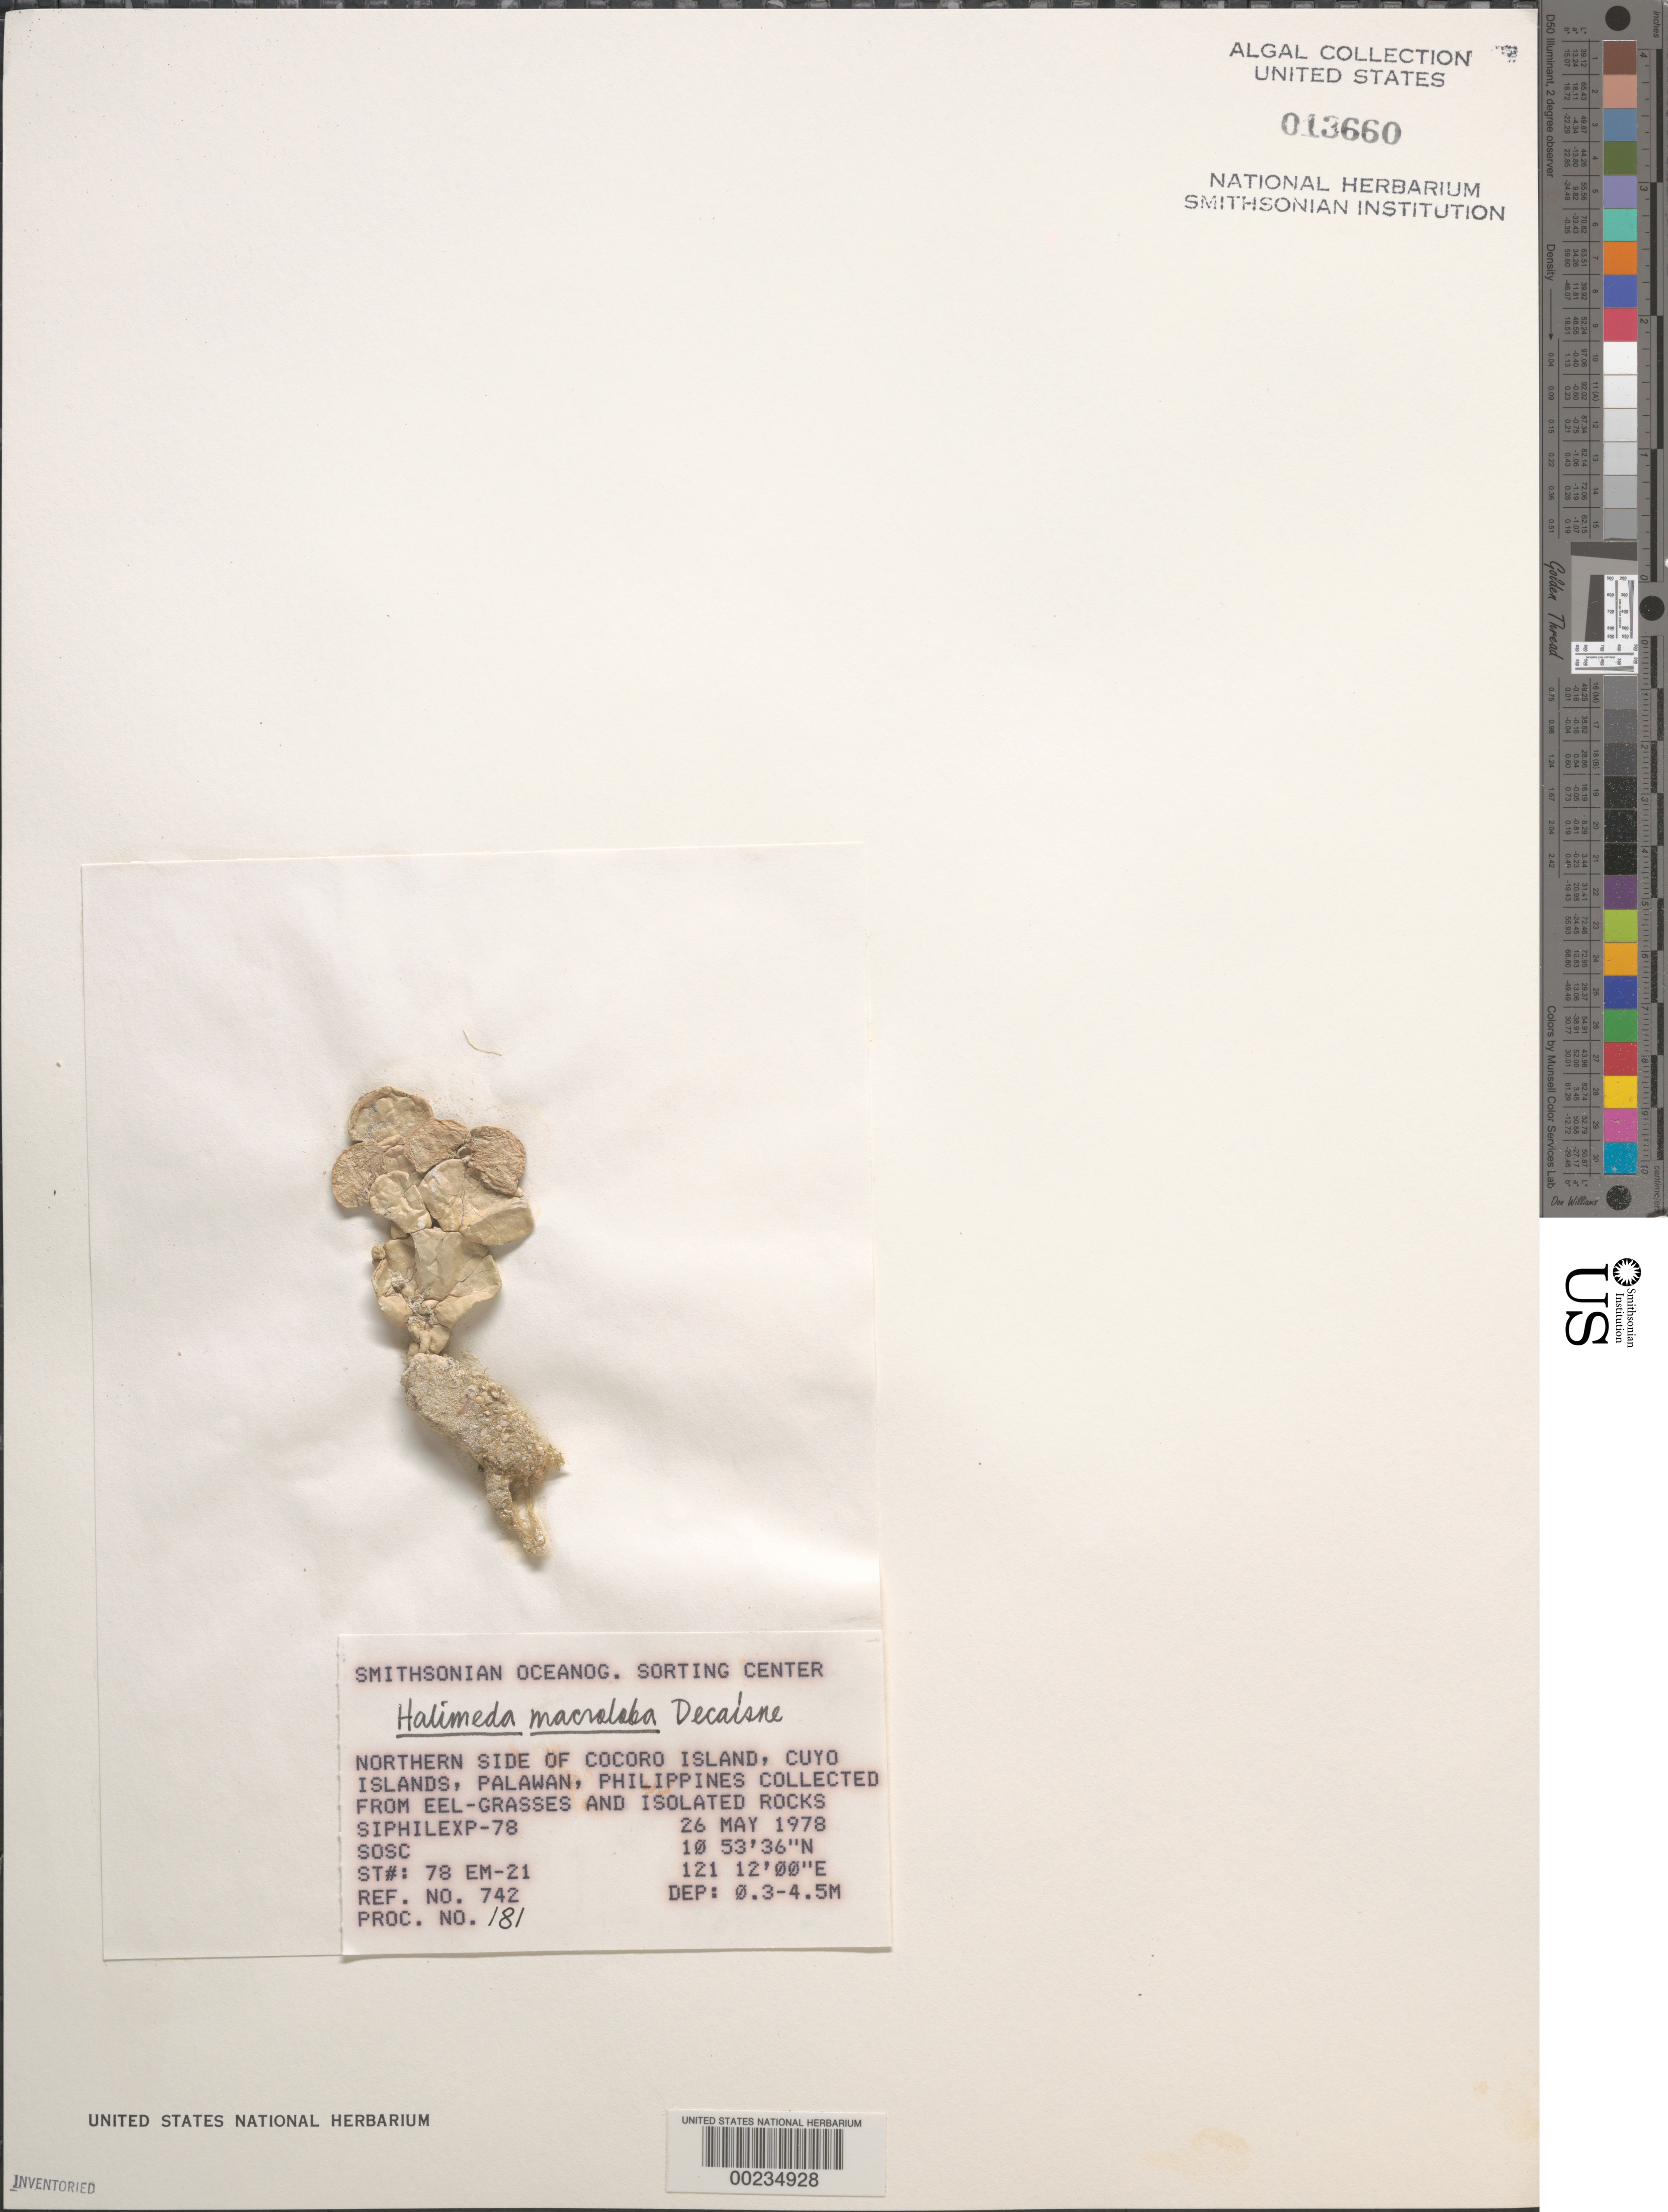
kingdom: Plantae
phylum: Chlorophyta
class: Ulvophyceae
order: Bryopsidales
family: Halimedaceae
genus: Halimeda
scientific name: Halimeda macroloba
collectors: SOSC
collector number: Station 78 Em-21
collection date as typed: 26 May 1978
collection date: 1978-05-26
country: Philippines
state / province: Mimaropa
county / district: Palawan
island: Cocoro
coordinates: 10 53' 36" N, 121 12' 00" E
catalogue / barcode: US 13660